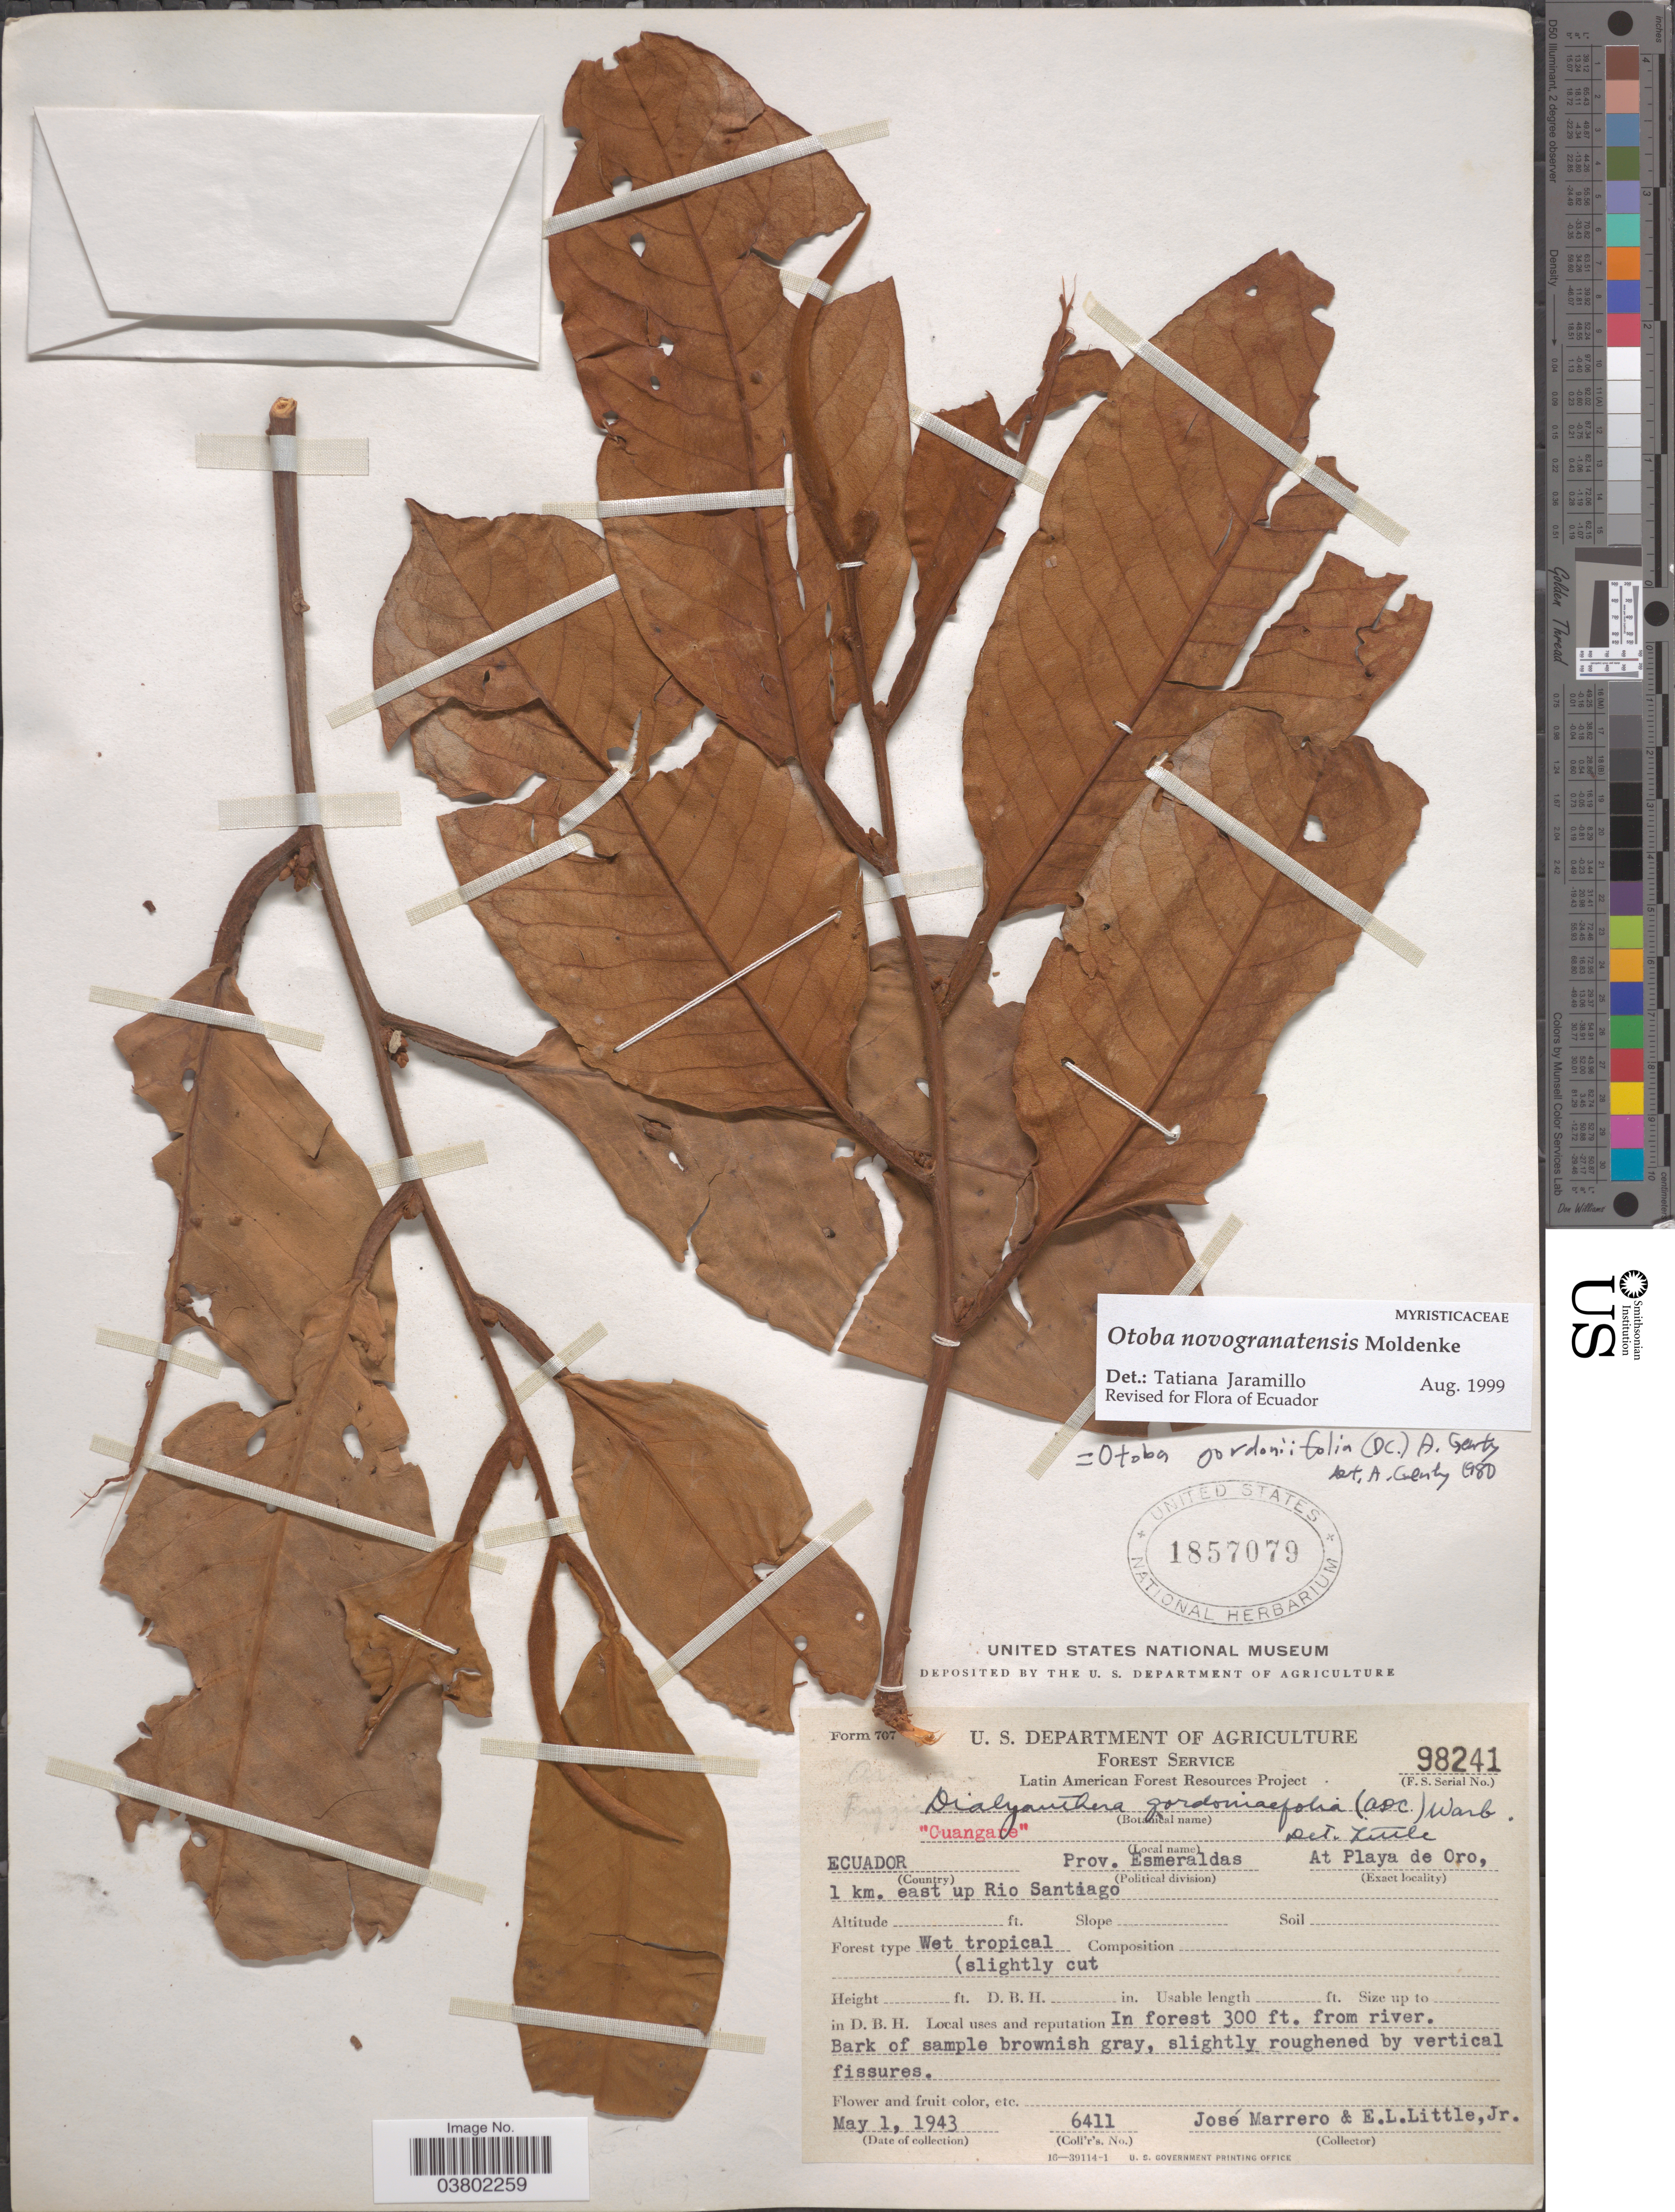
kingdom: Plantae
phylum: Tracheophyta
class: Magnoliopsida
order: Magnoliales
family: Myristicaceae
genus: Otoba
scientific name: Otoba novogranatensis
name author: Moldenke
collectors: J. Marrero & E. L. Little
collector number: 6411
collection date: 1943-05-01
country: Ecuador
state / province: Esmeraldas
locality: At Playa de Oro, 1 km. east up Rio Santiago.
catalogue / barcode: US 1857079